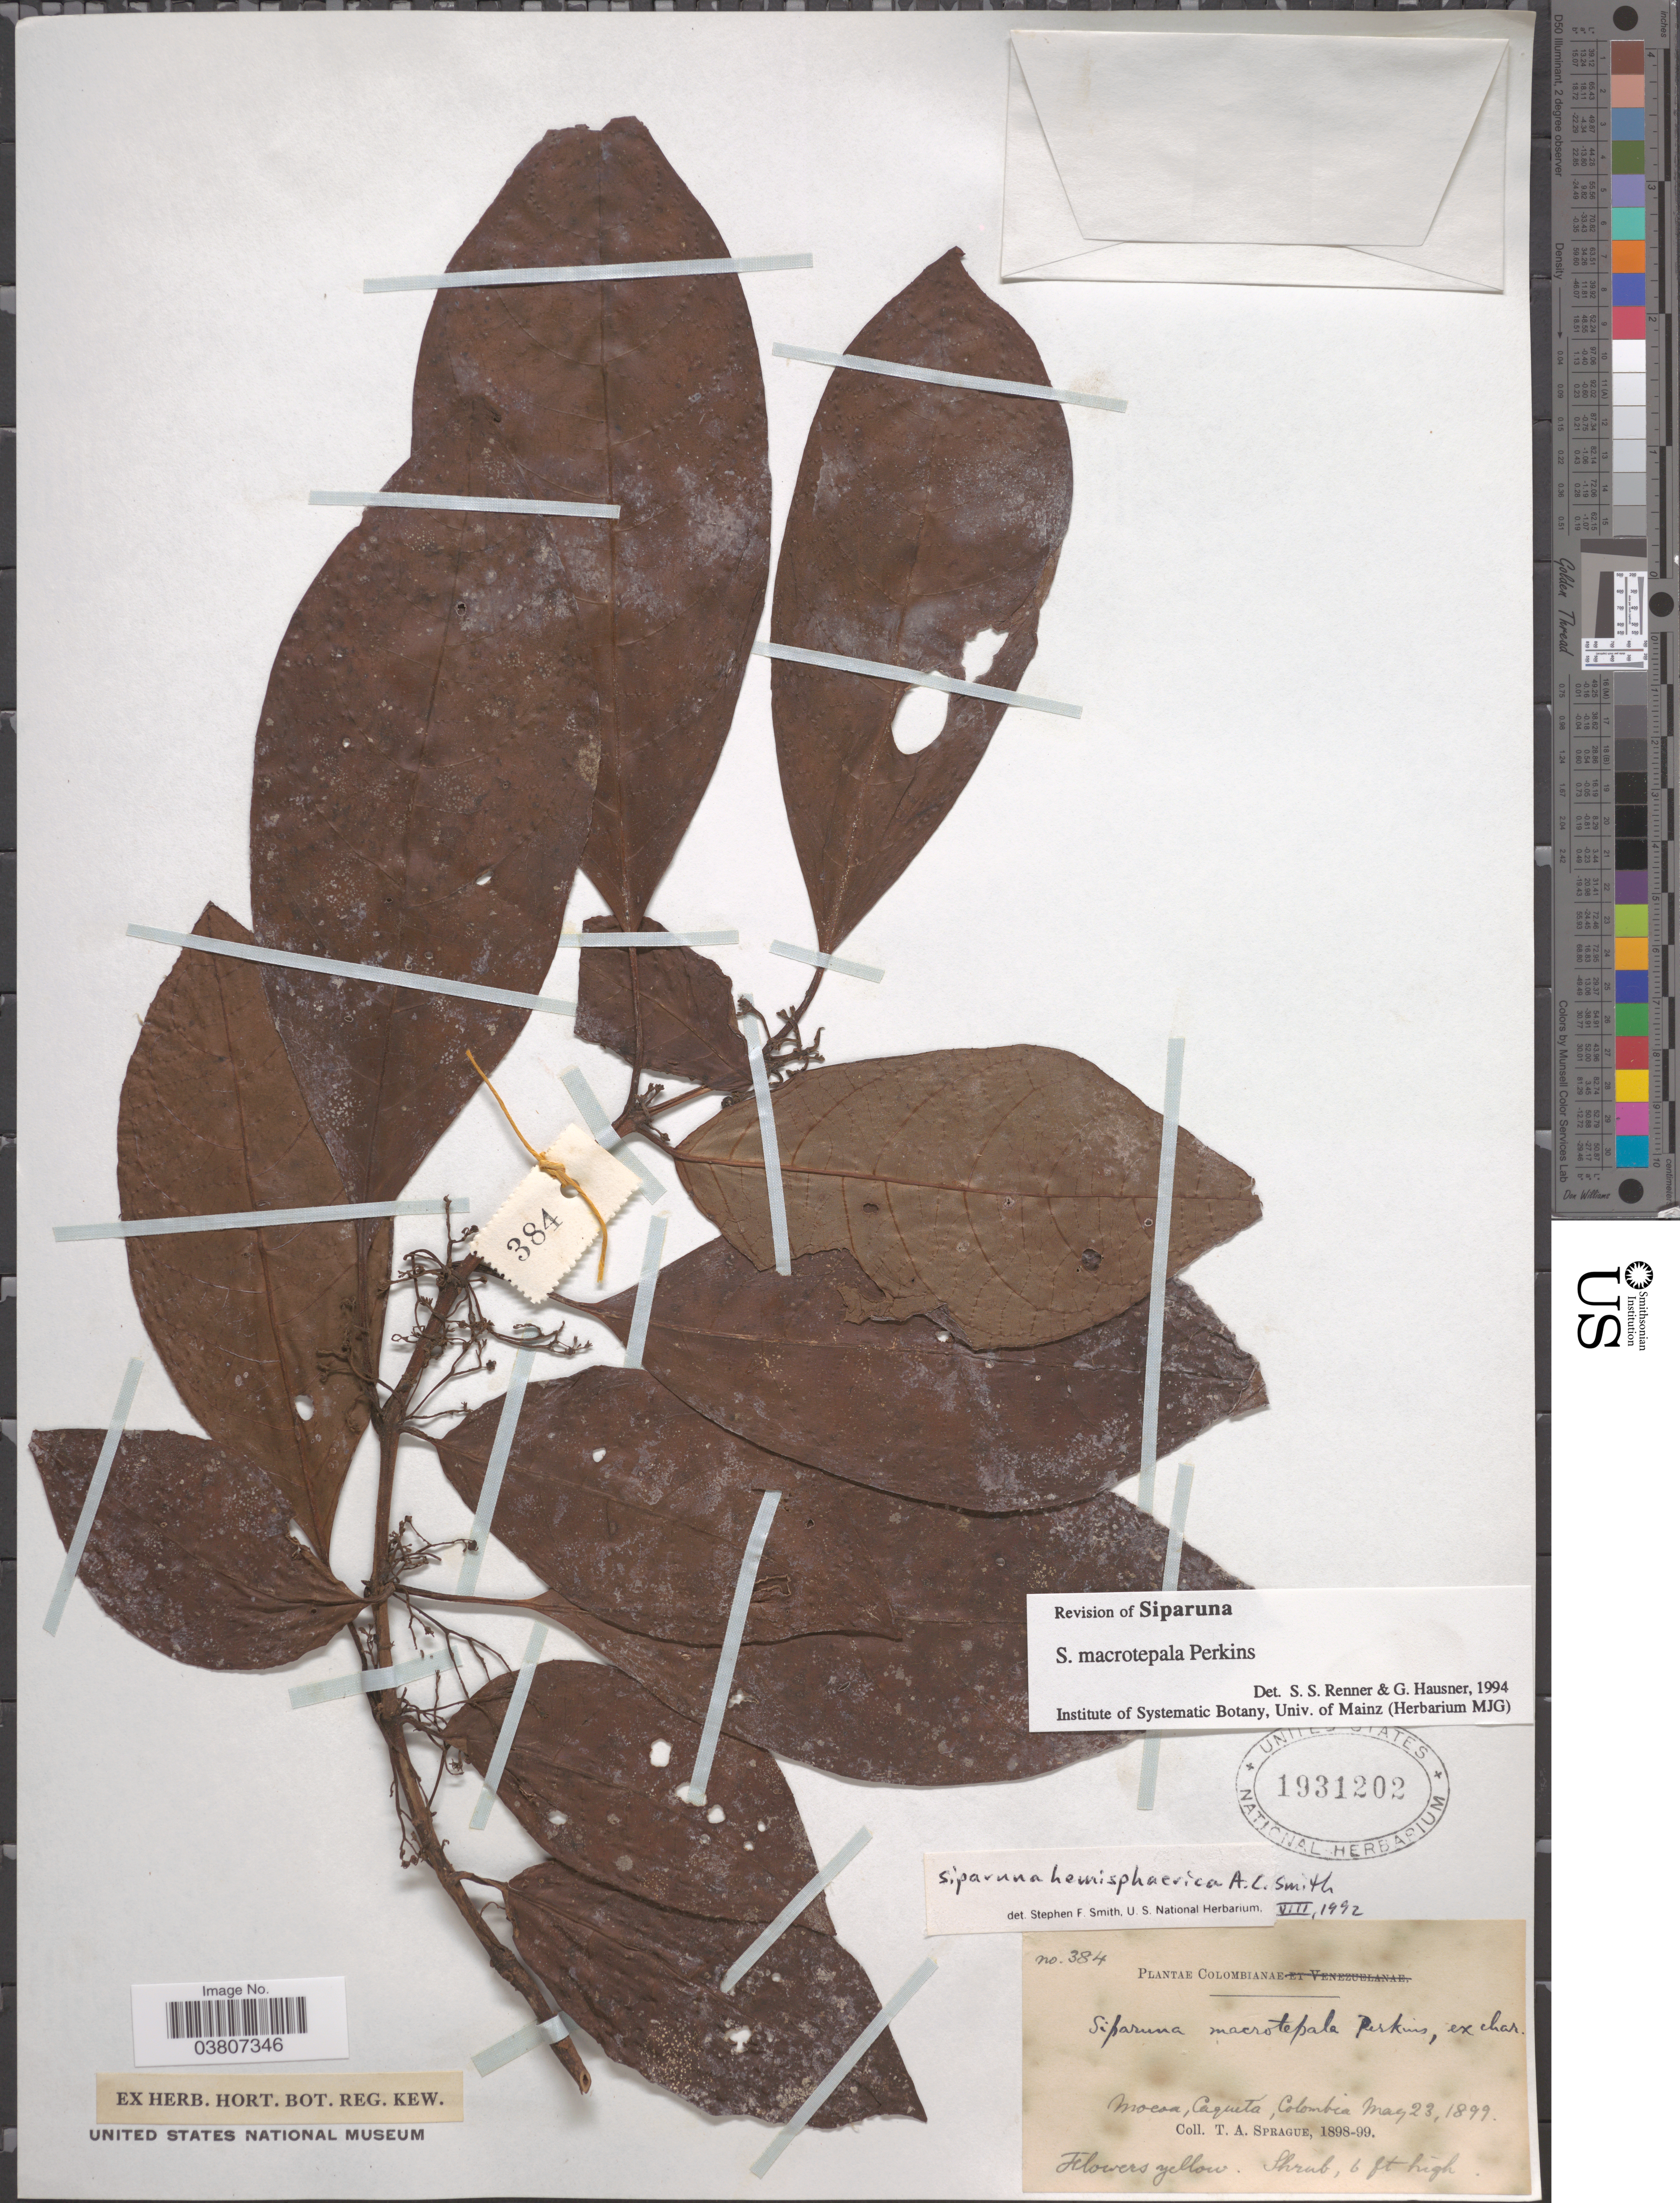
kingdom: Plantae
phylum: Tracheophyta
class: Magnoliopsida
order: Laurales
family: Siparunaceae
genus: Siparuna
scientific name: Siparuna macrotepala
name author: Perkins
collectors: T. A. Sprague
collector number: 384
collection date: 1899-05-23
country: Colombia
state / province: Caquetá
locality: Mocoa.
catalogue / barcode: US 1931202